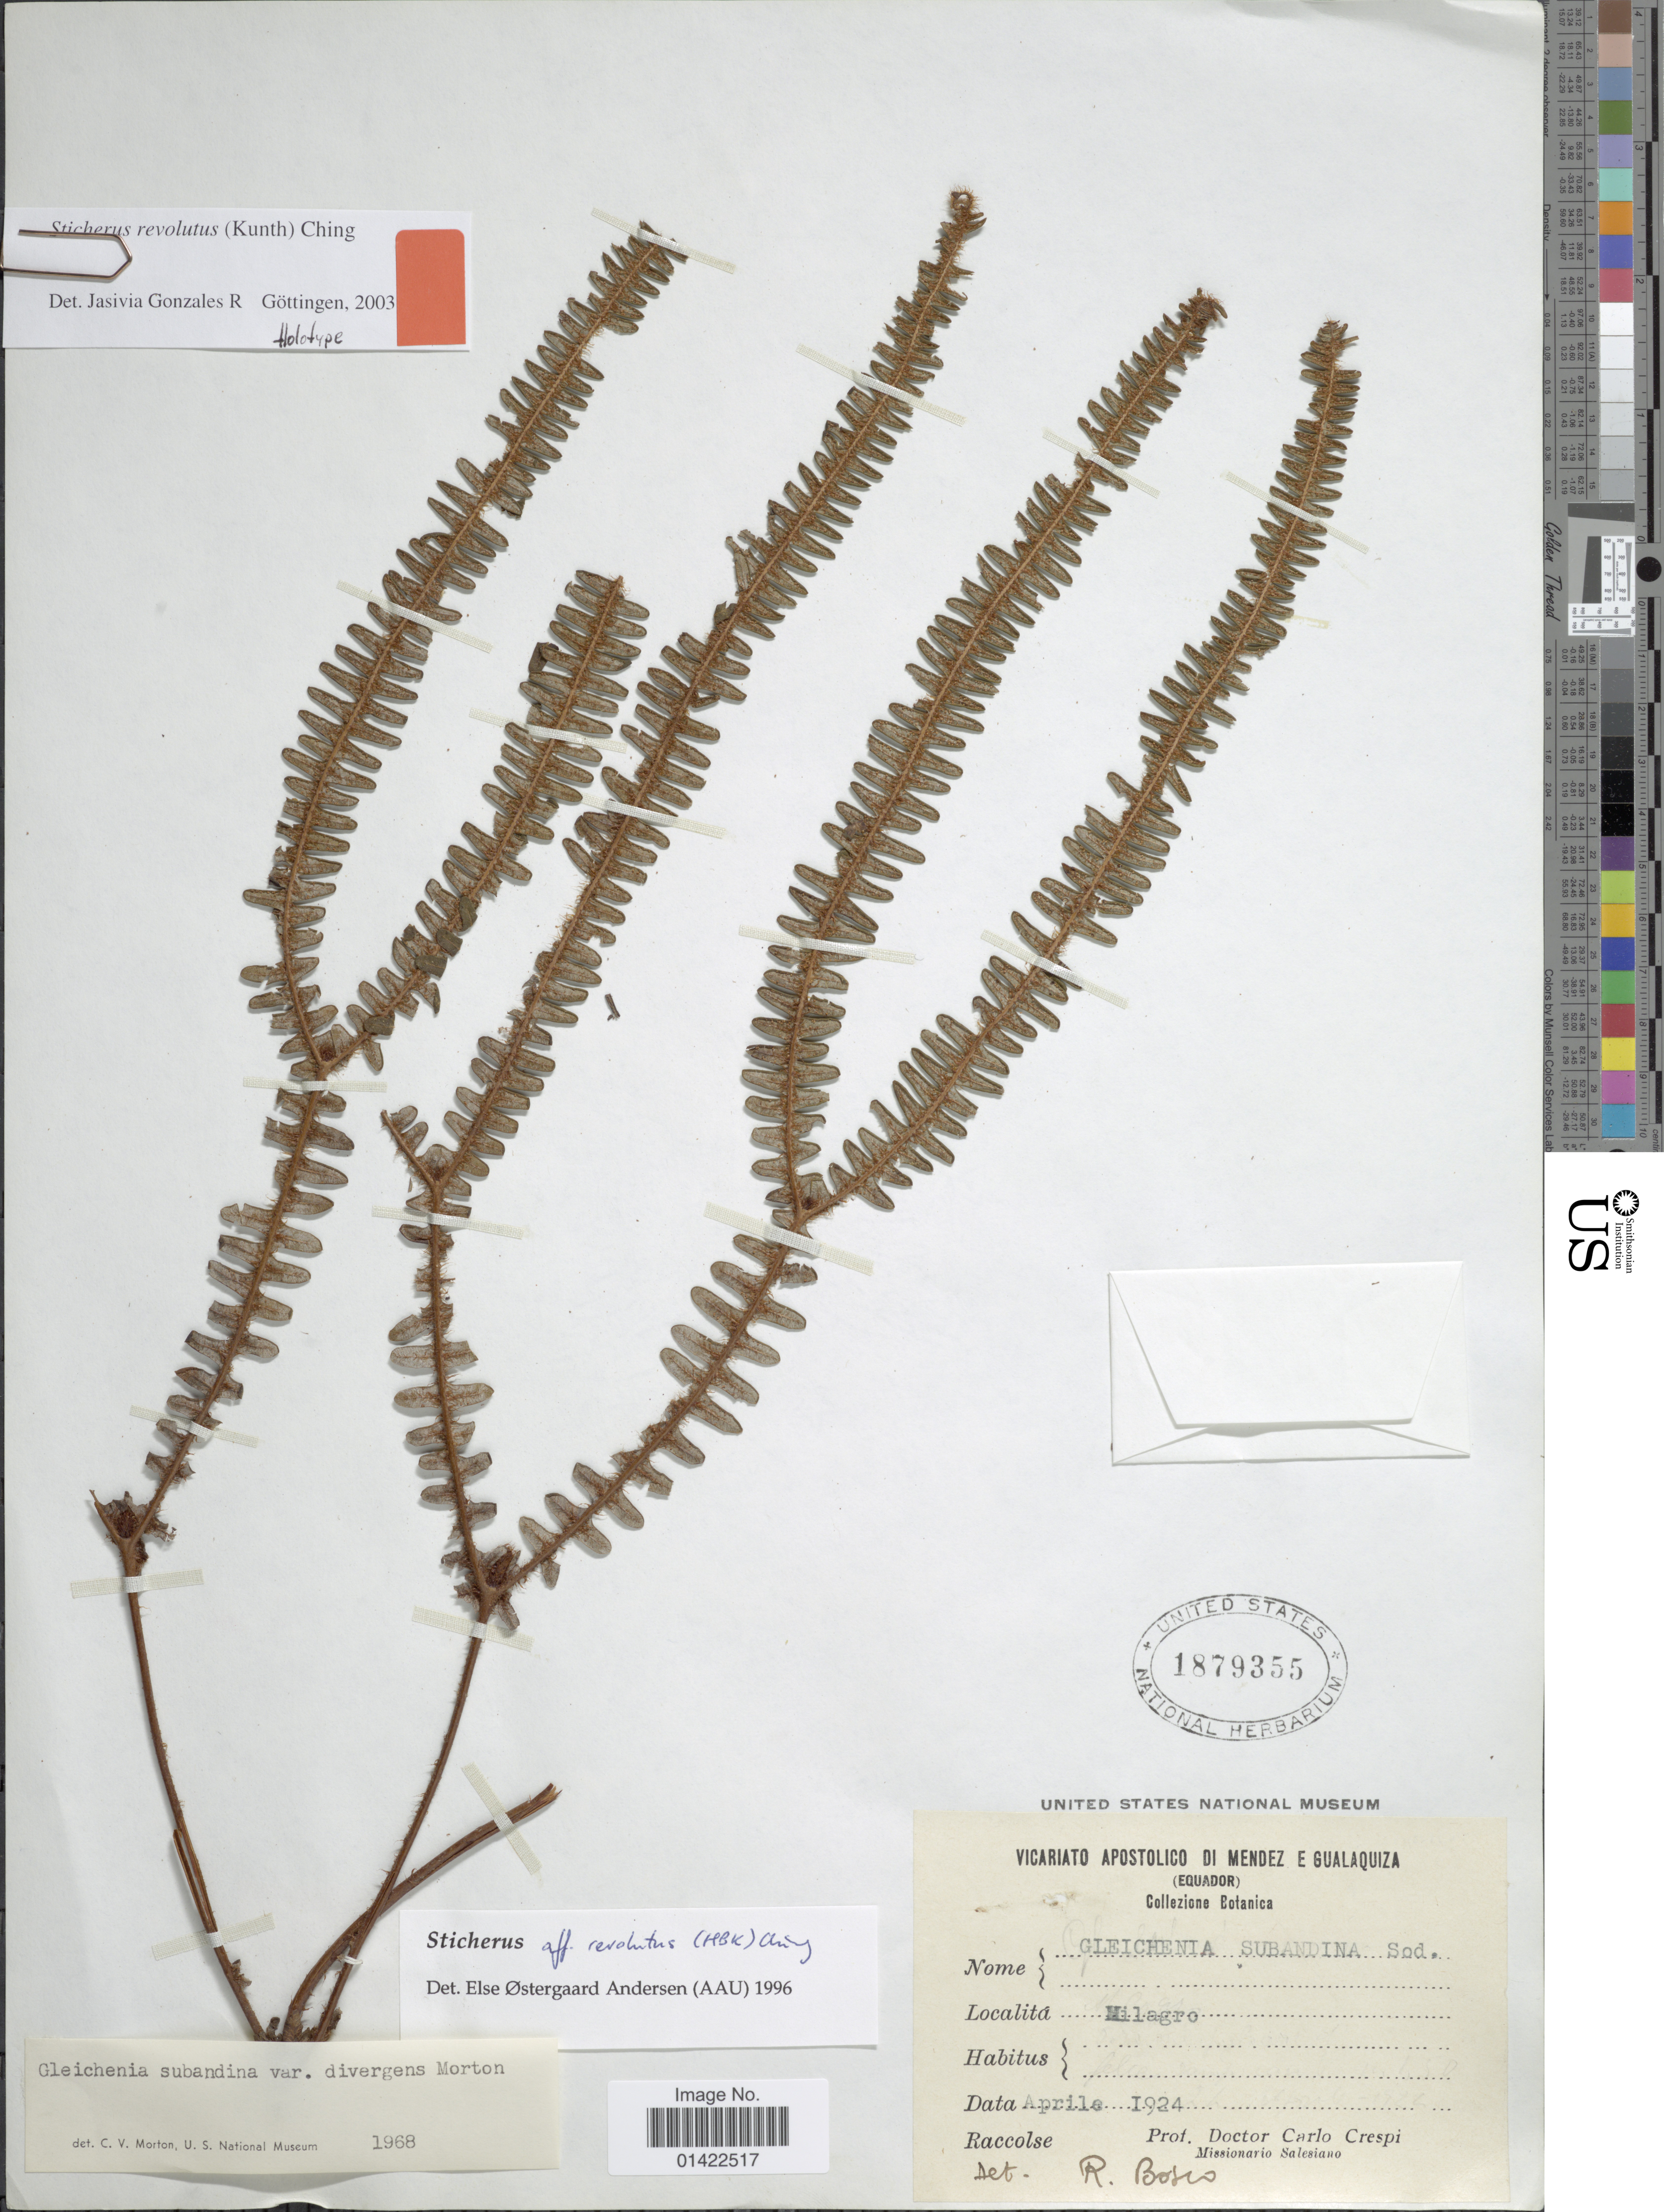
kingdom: Plantae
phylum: Tracheophyta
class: Polypodiopsida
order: Gleicheniales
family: Gleicheniaceae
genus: Sticherus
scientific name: Sticherus revolutus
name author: (Kunth) Ching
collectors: C. Crespi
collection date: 1924-04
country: Ecuador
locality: Hilagro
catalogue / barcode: US 1879355